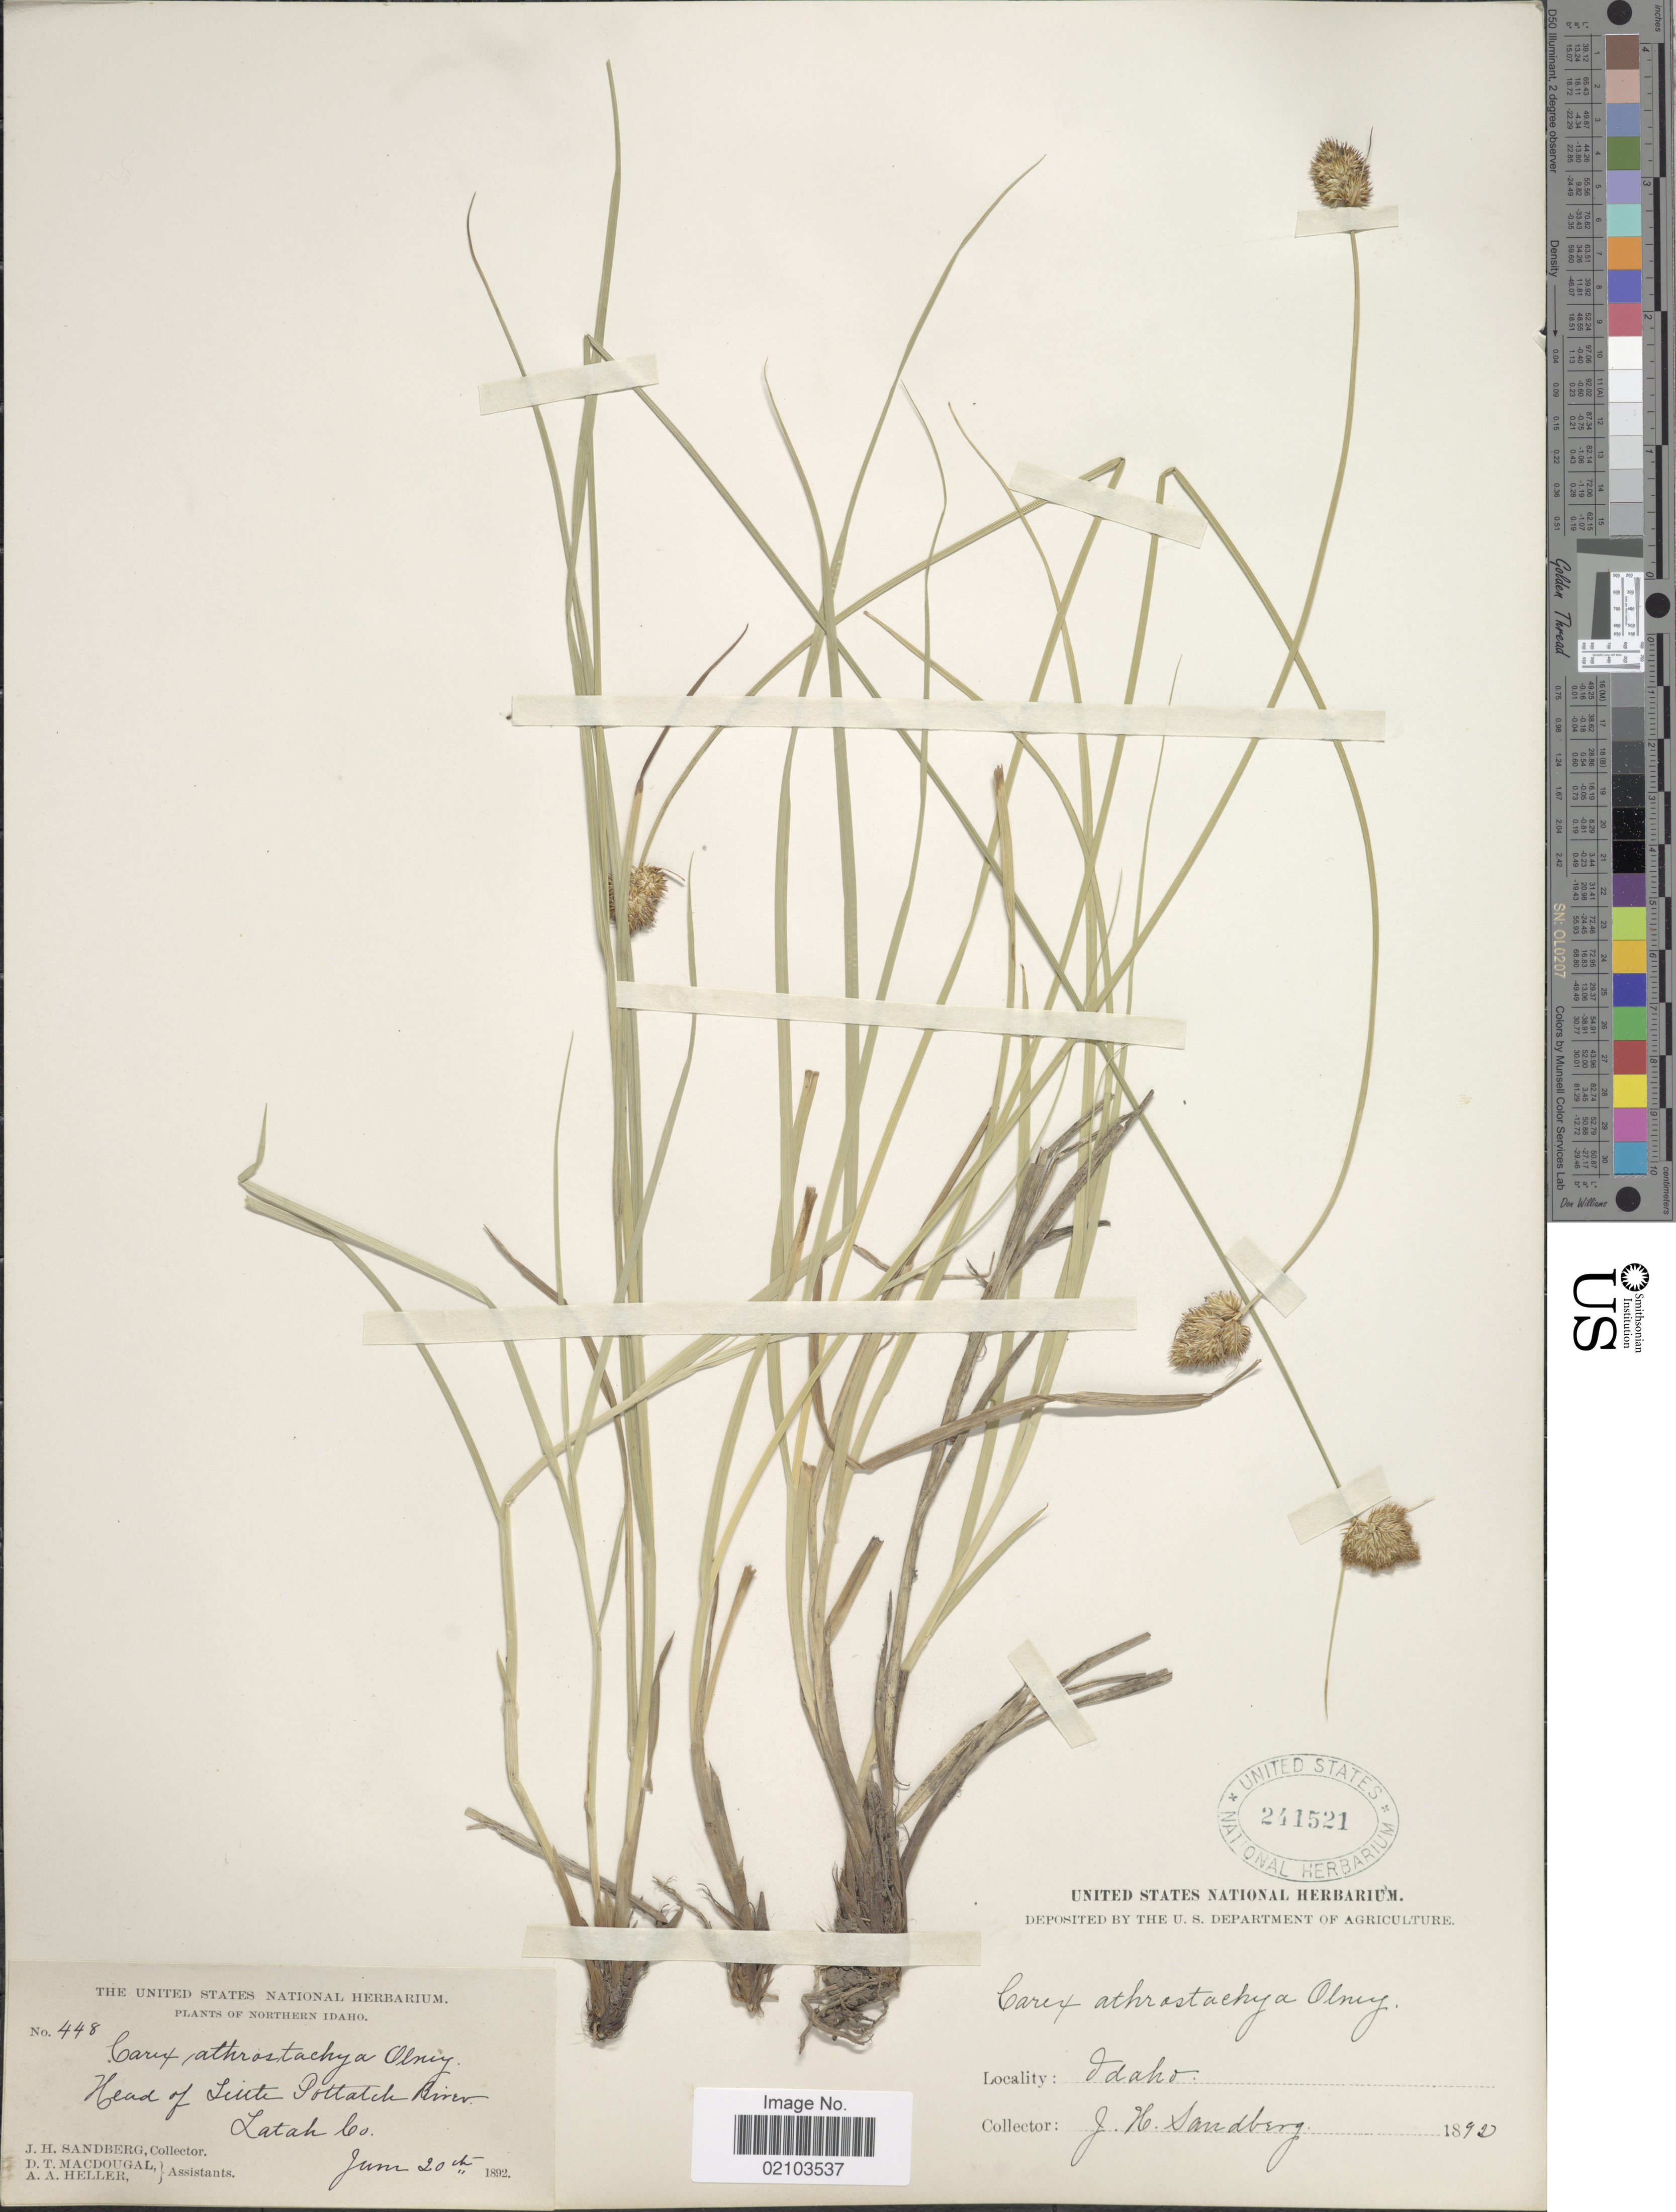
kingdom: Plantae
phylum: Tracheophyta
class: Liliopsida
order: Poales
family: Cyperaceae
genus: Carex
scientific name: Carex athrostachya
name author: Olney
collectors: J. H. Sandberg, D. T. MacDougal & A. A. Heller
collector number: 448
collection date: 1892-06-20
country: United States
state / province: Idaho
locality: Northern Idaho, Head of Little Potlatch River, Latah Co.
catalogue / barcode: US 241521